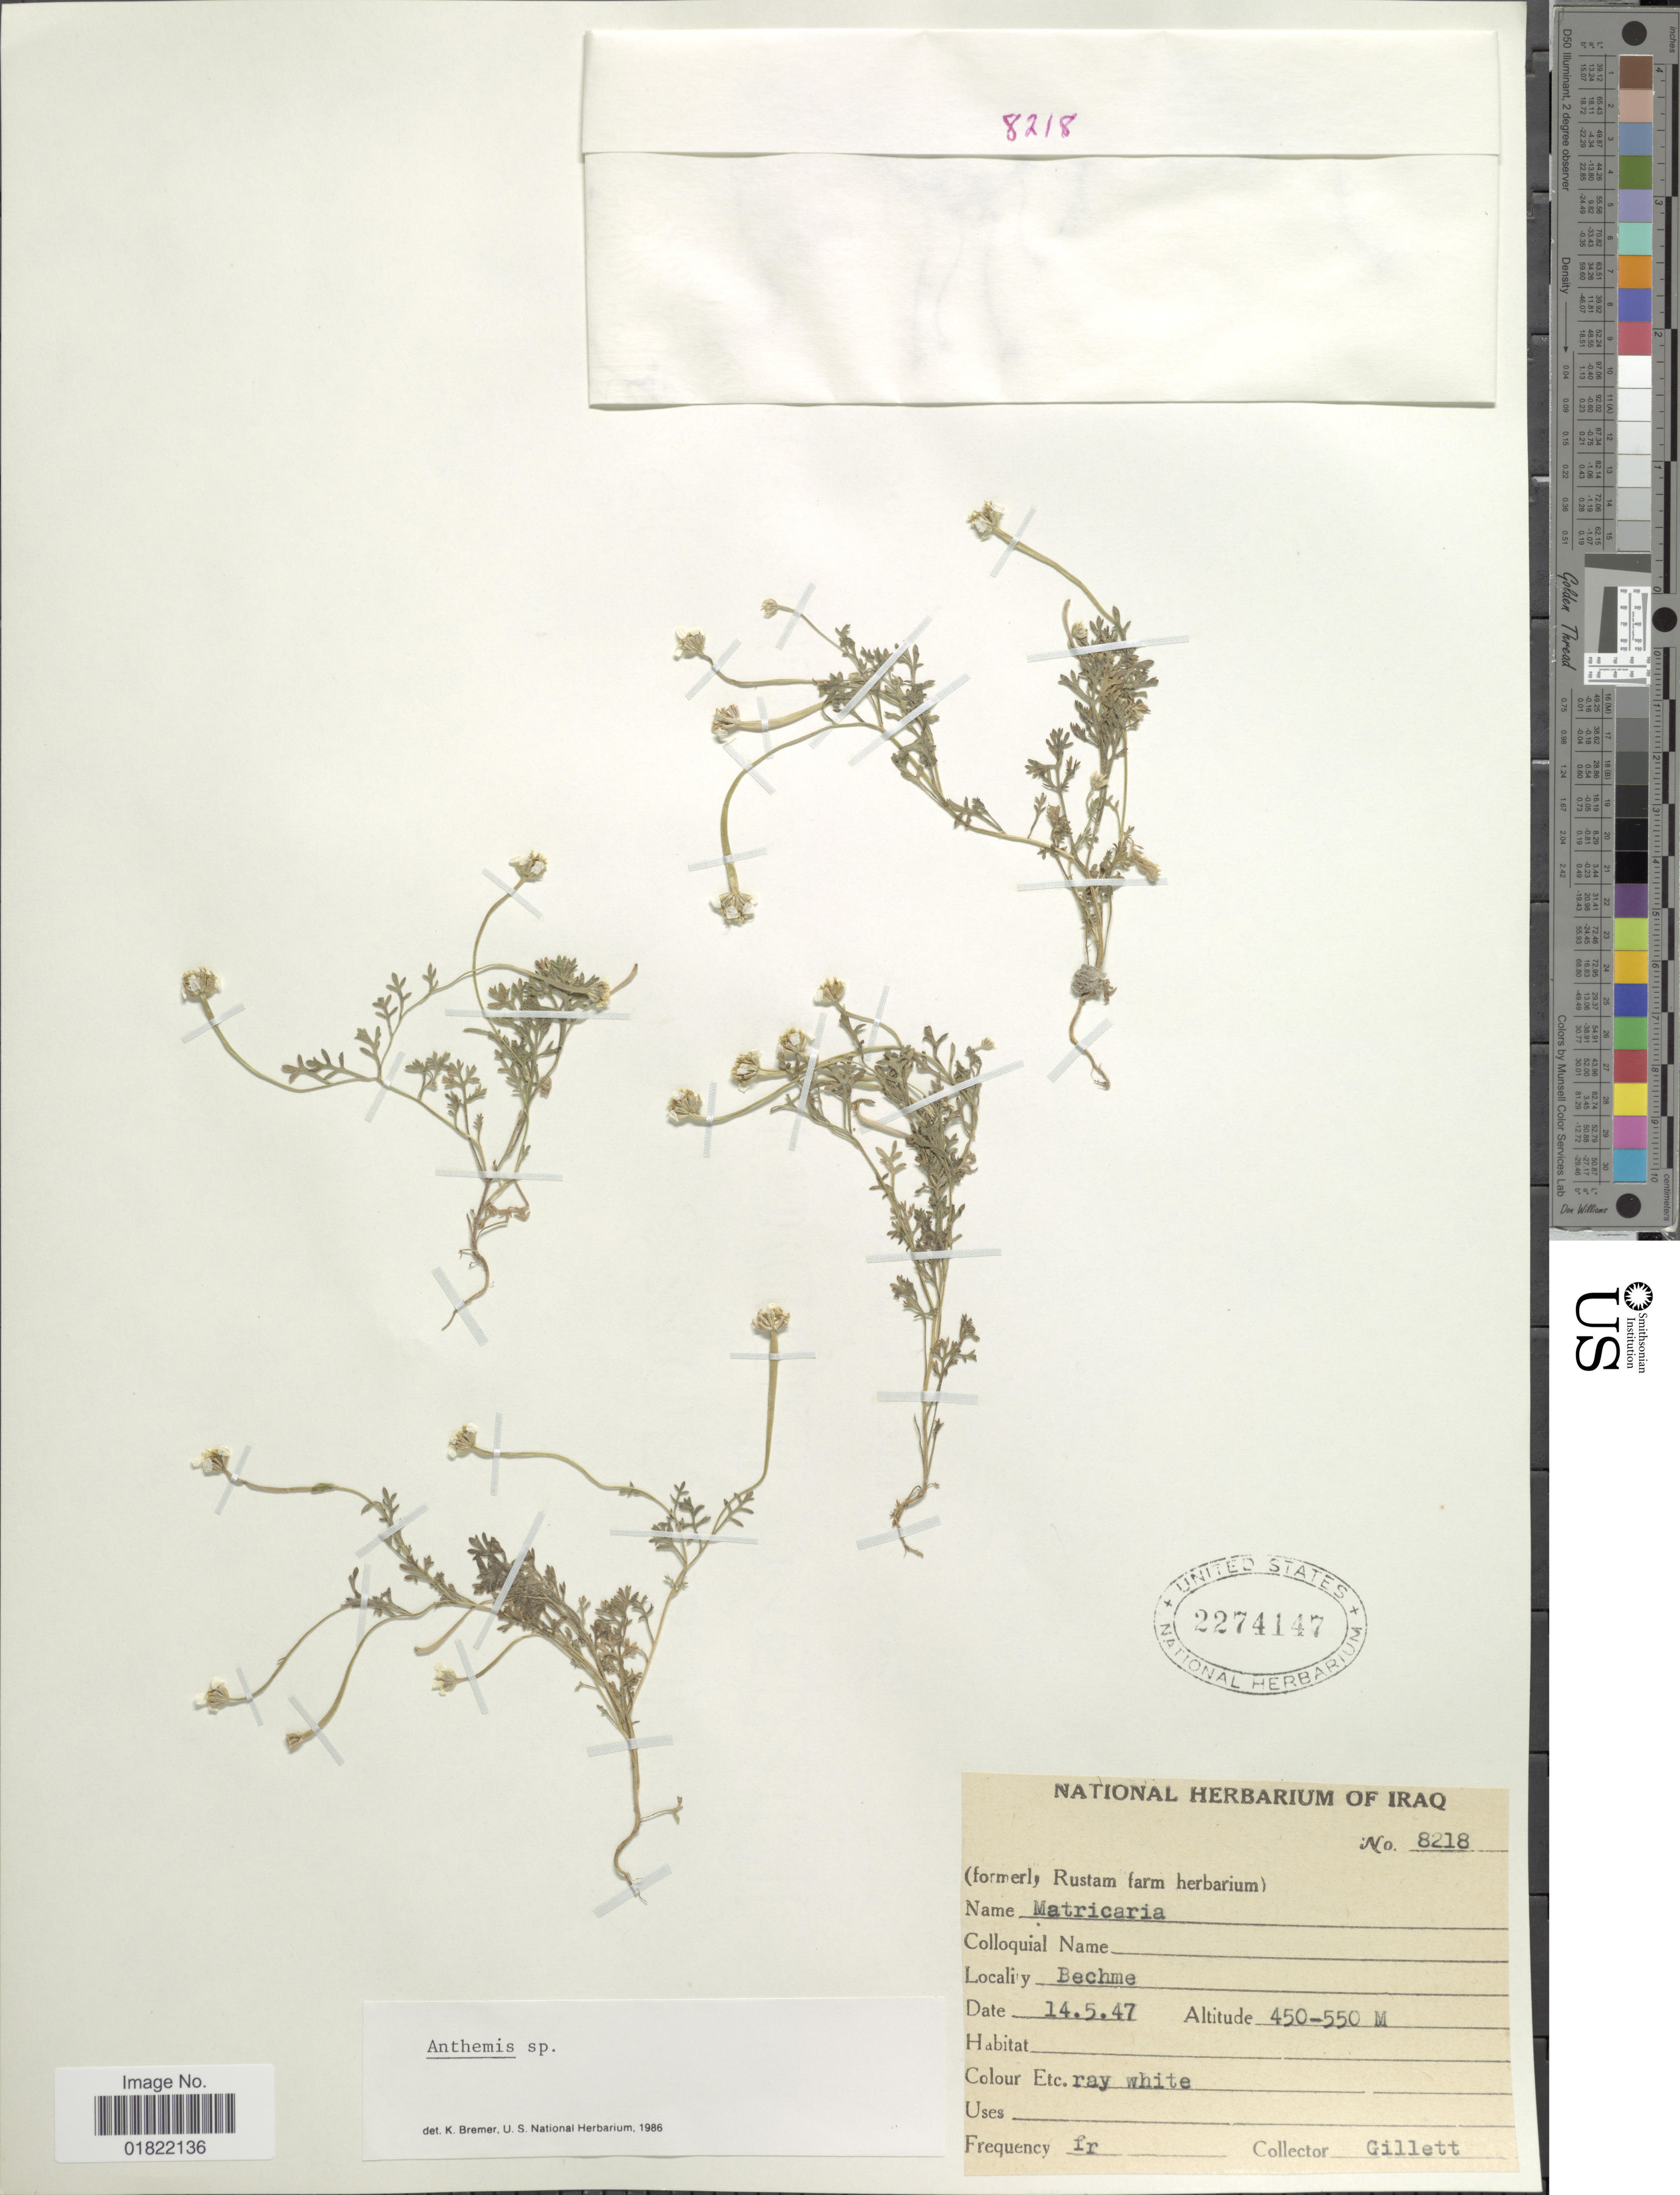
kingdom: Plantae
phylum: Tracheophyta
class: Magnoliopsida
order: Asterales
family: Asteraceae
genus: Anthemis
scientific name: Anthemis sp.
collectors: Gillett, --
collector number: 8218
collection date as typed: Transcribed d/m/y: 14/5/47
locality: Bechme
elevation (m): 450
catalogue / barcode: US 2274147